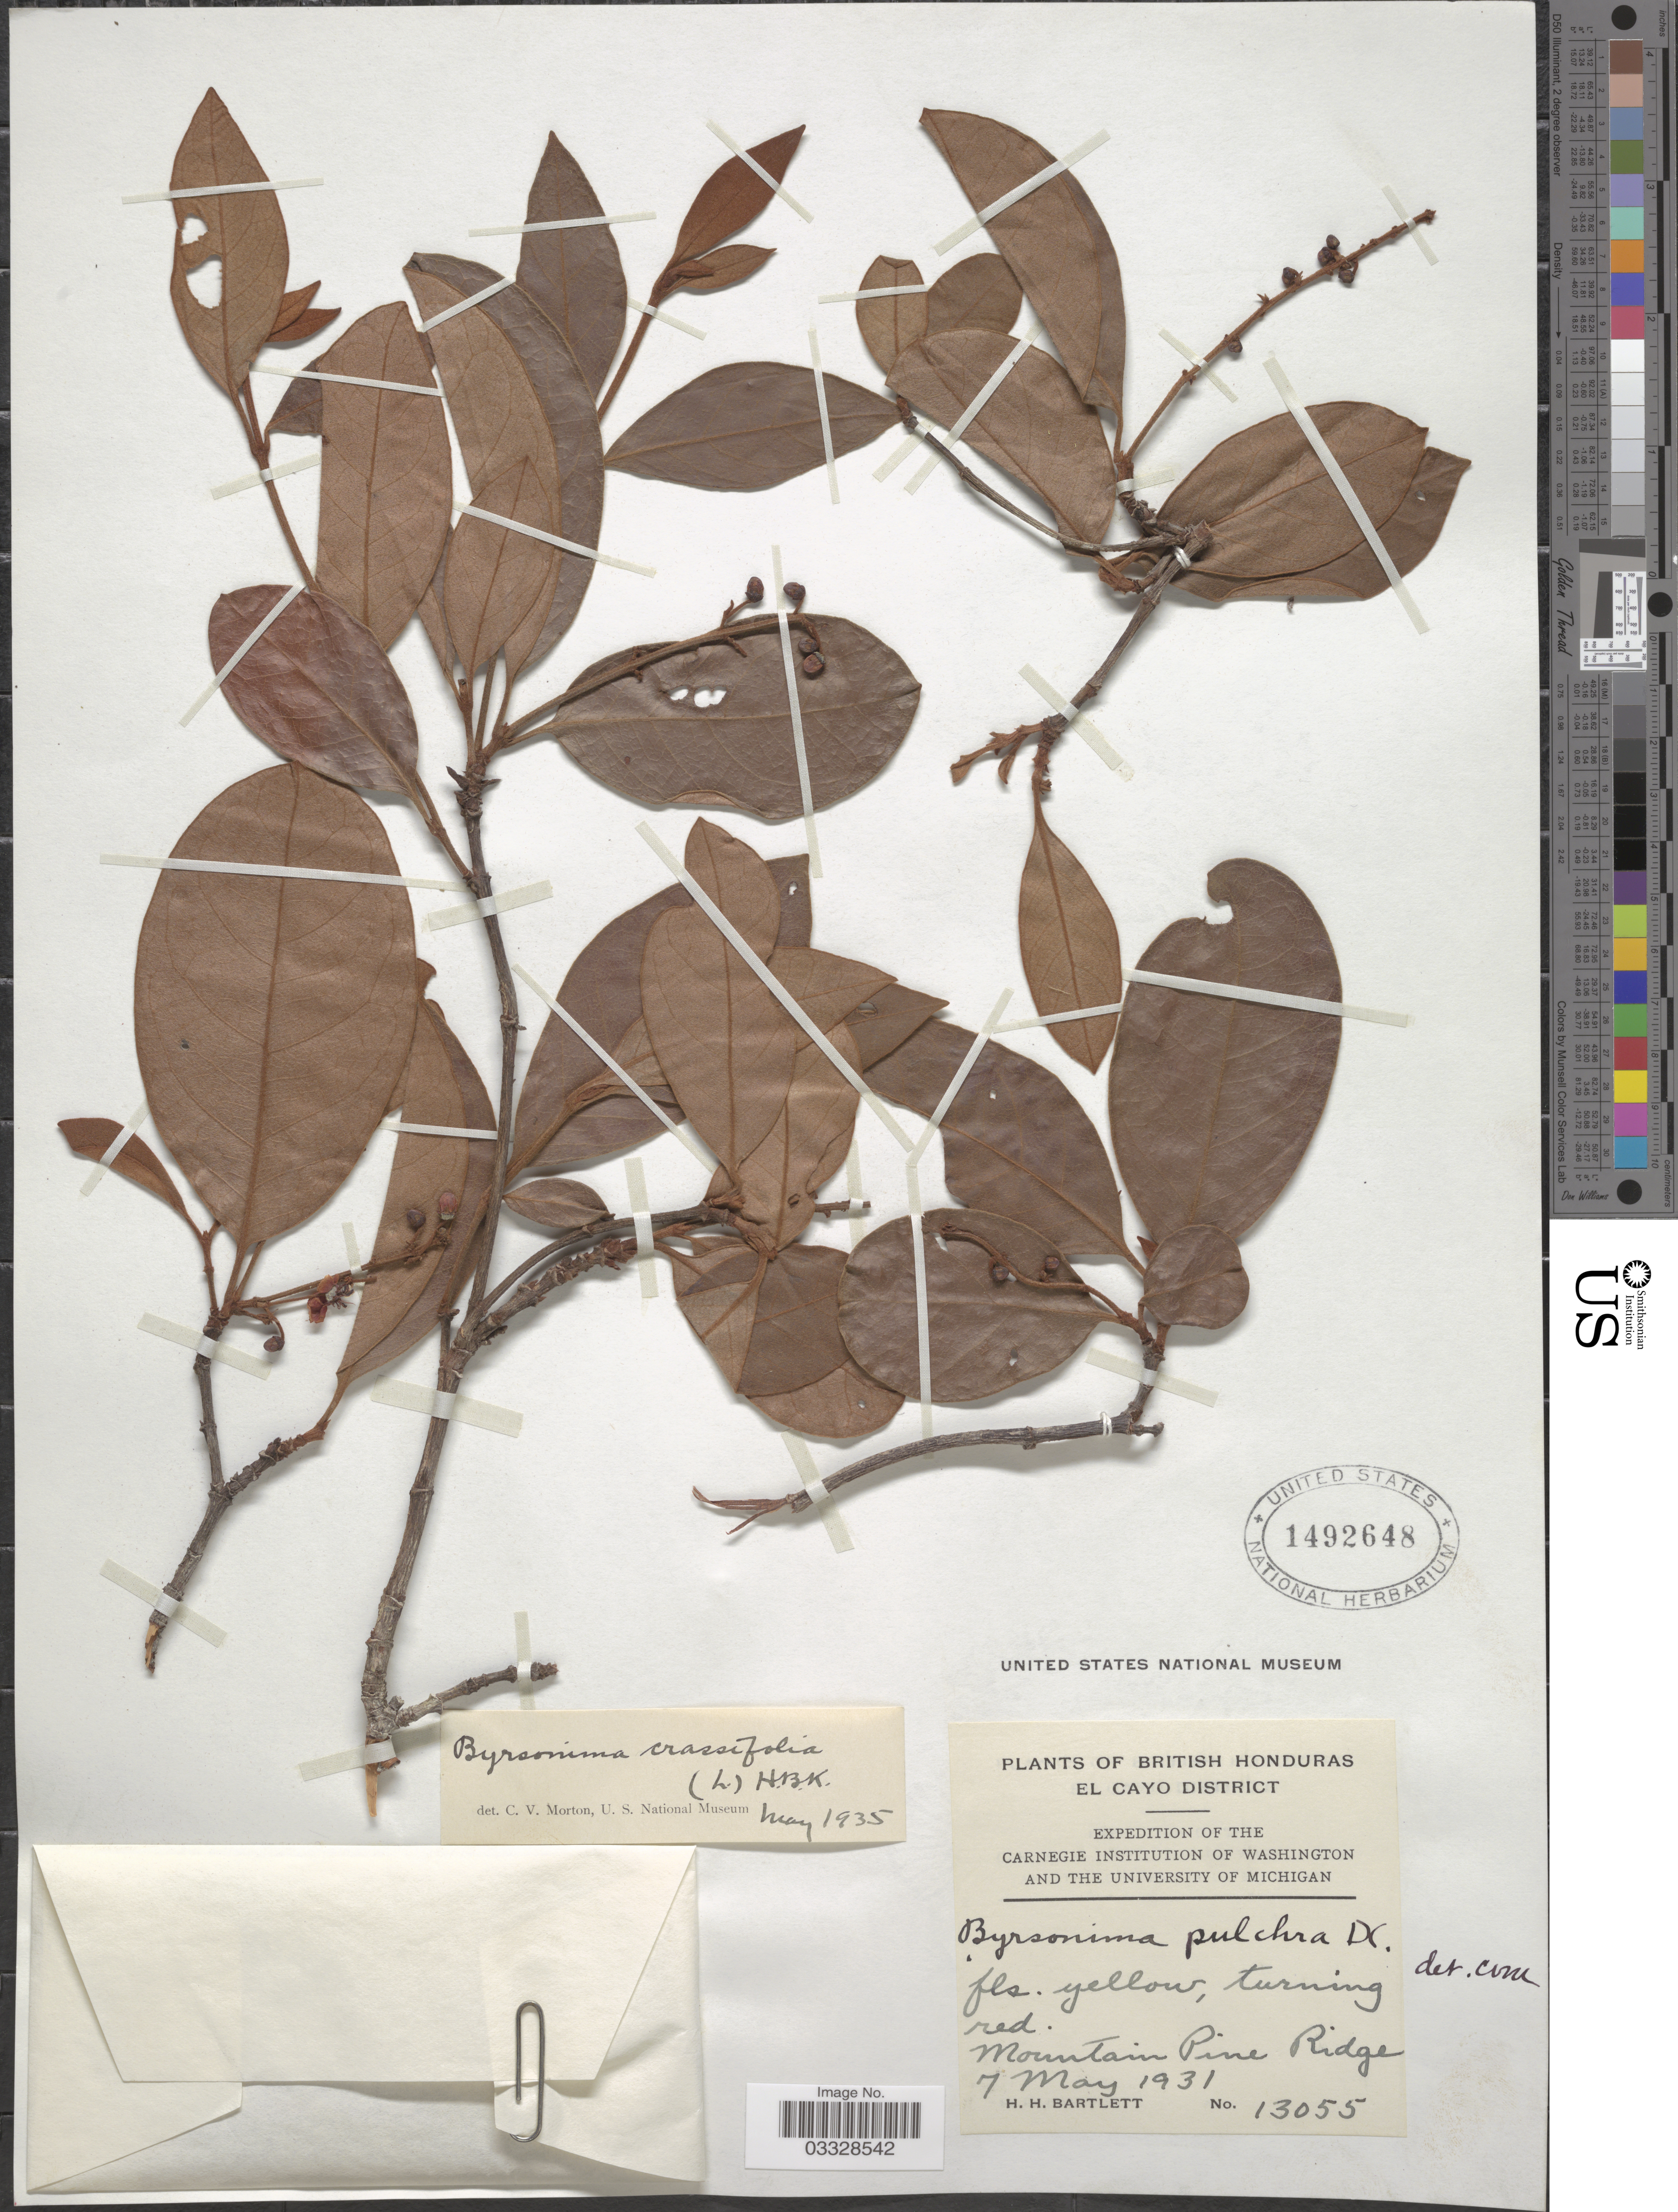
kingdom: Plantae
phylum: Tracheophyta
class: Magnoliopsida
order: Malpighiales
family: Malpighiaceae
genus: Byrsonima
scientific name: Byrsonima crassifolia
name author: (L.) Kunth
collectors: H. H. Bartlett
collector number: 13055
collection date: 1931-05-07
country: Belize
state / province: Cayo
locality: British Honduras. El Cayo District. Mountain Pine Ridge.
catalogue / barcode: US 1492648